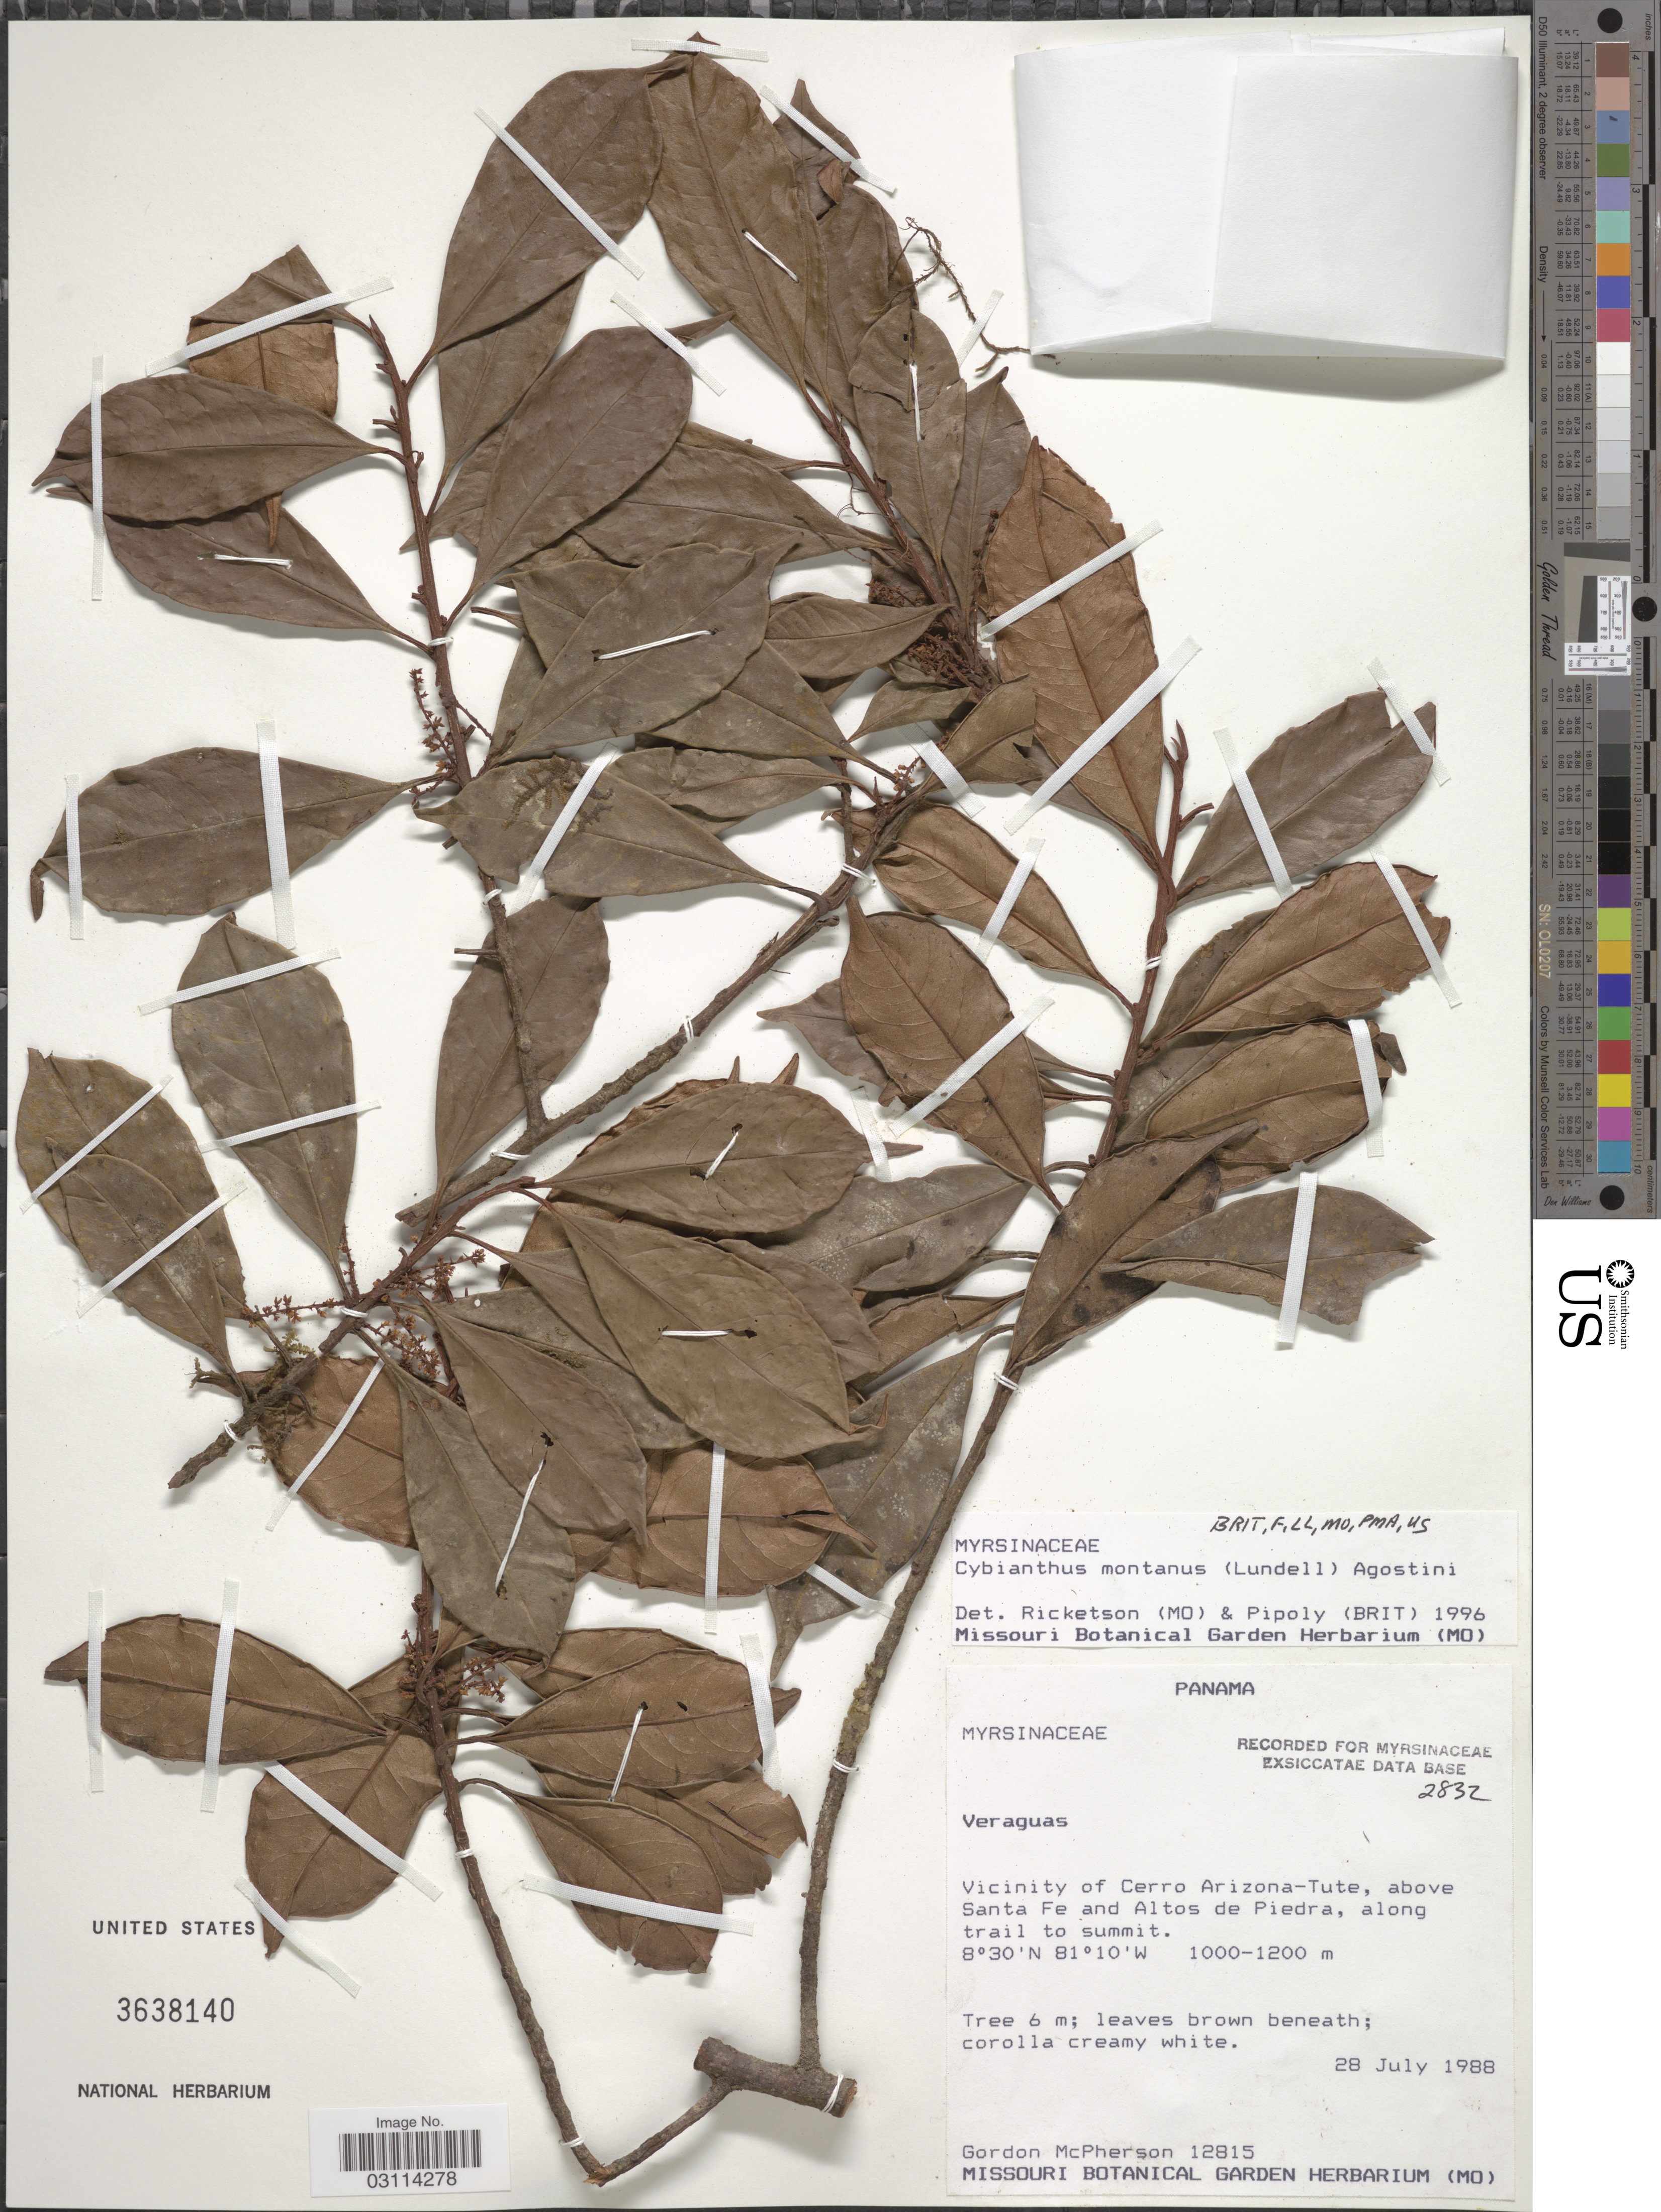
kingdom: Plantae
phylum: Tracheophyta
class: Magnoliopsida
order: Ericales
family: Primulaceae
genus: Cybianthus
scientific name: Cybianthus montanus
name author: (Lundell) G. Agostini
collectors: G. McPherson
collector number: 12815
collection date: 1988-07-28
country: Panama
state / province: Veraguas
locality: Vicinity of Cerro Arizona-Tute, above Santa Fe and Altos de Piedra, along trail to summit.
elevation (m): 1000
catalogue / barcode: US 3638140